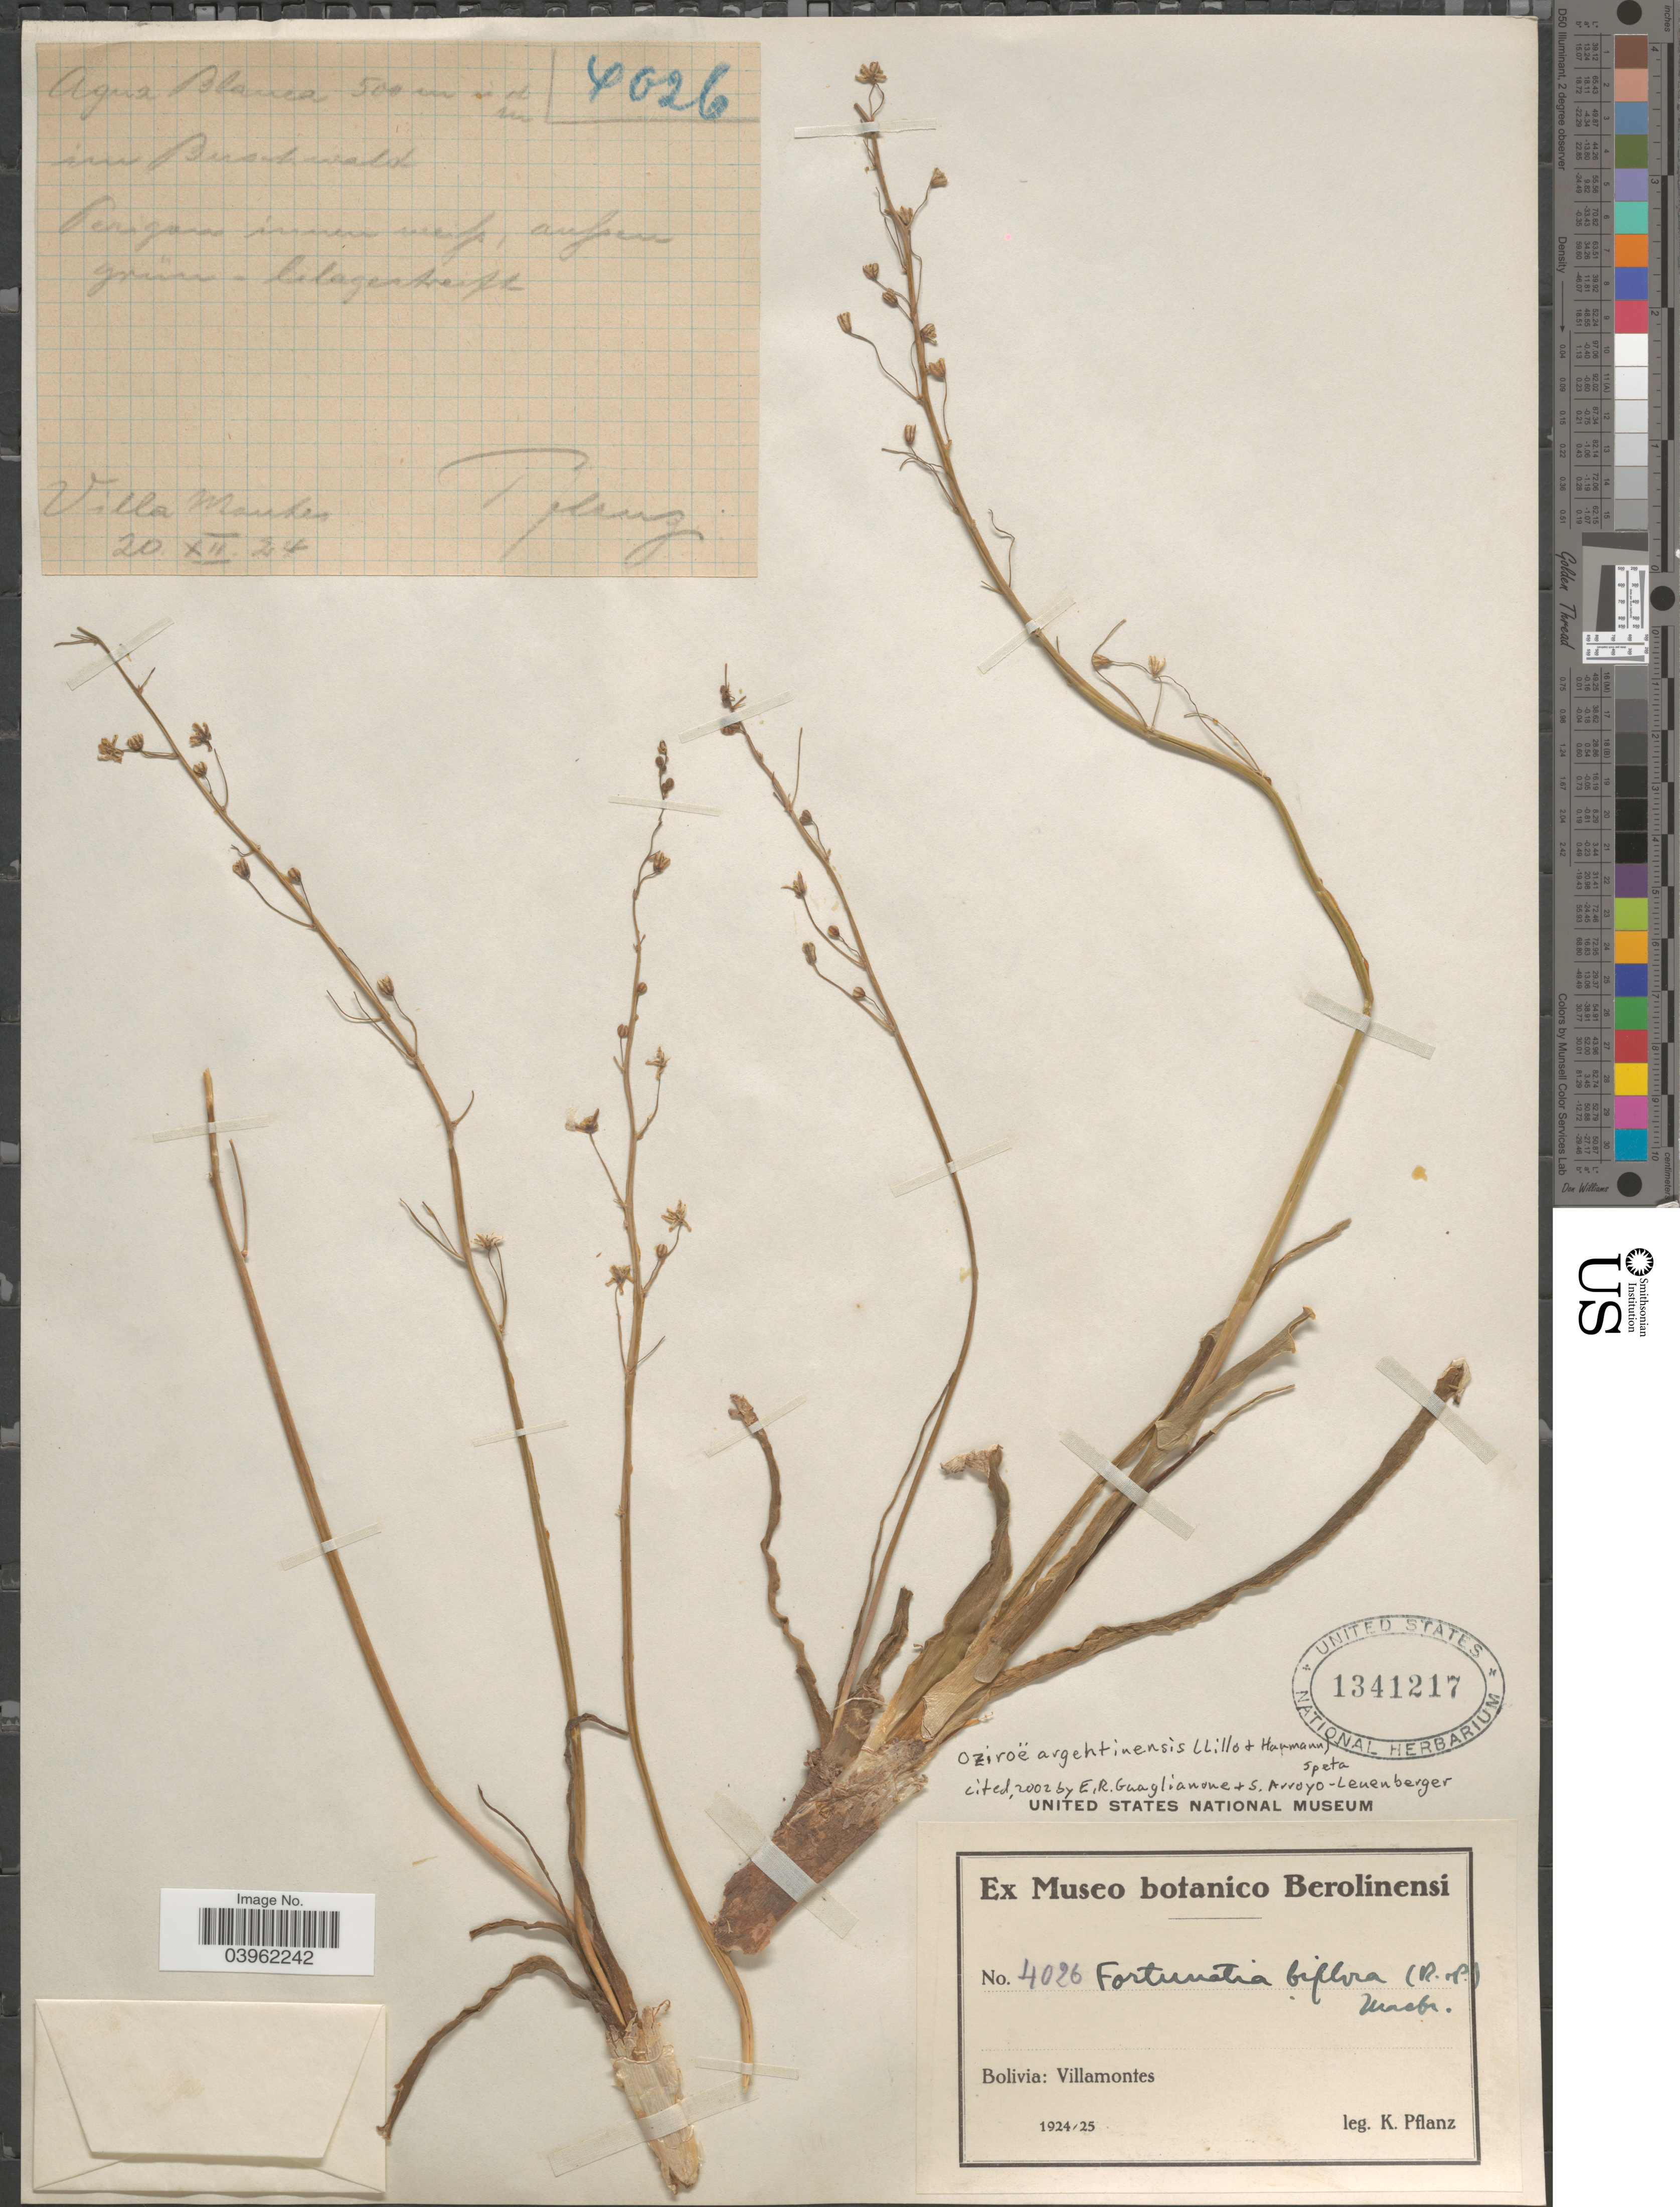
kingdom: Plantae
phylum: Tracheophyta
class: Liliopsida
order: Asparagales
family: Asparagaceae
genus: Oziroe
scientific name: Oziroë argentinensis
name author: (Lillo & Hauman) Speta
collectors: K. Pflanz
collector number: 4026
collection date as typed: Transcribed d/m/y: 20/12/24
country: Bolivia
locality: Villamontes. Agua Blanca in Bushwald.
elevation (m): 500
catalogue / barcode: US 1341217